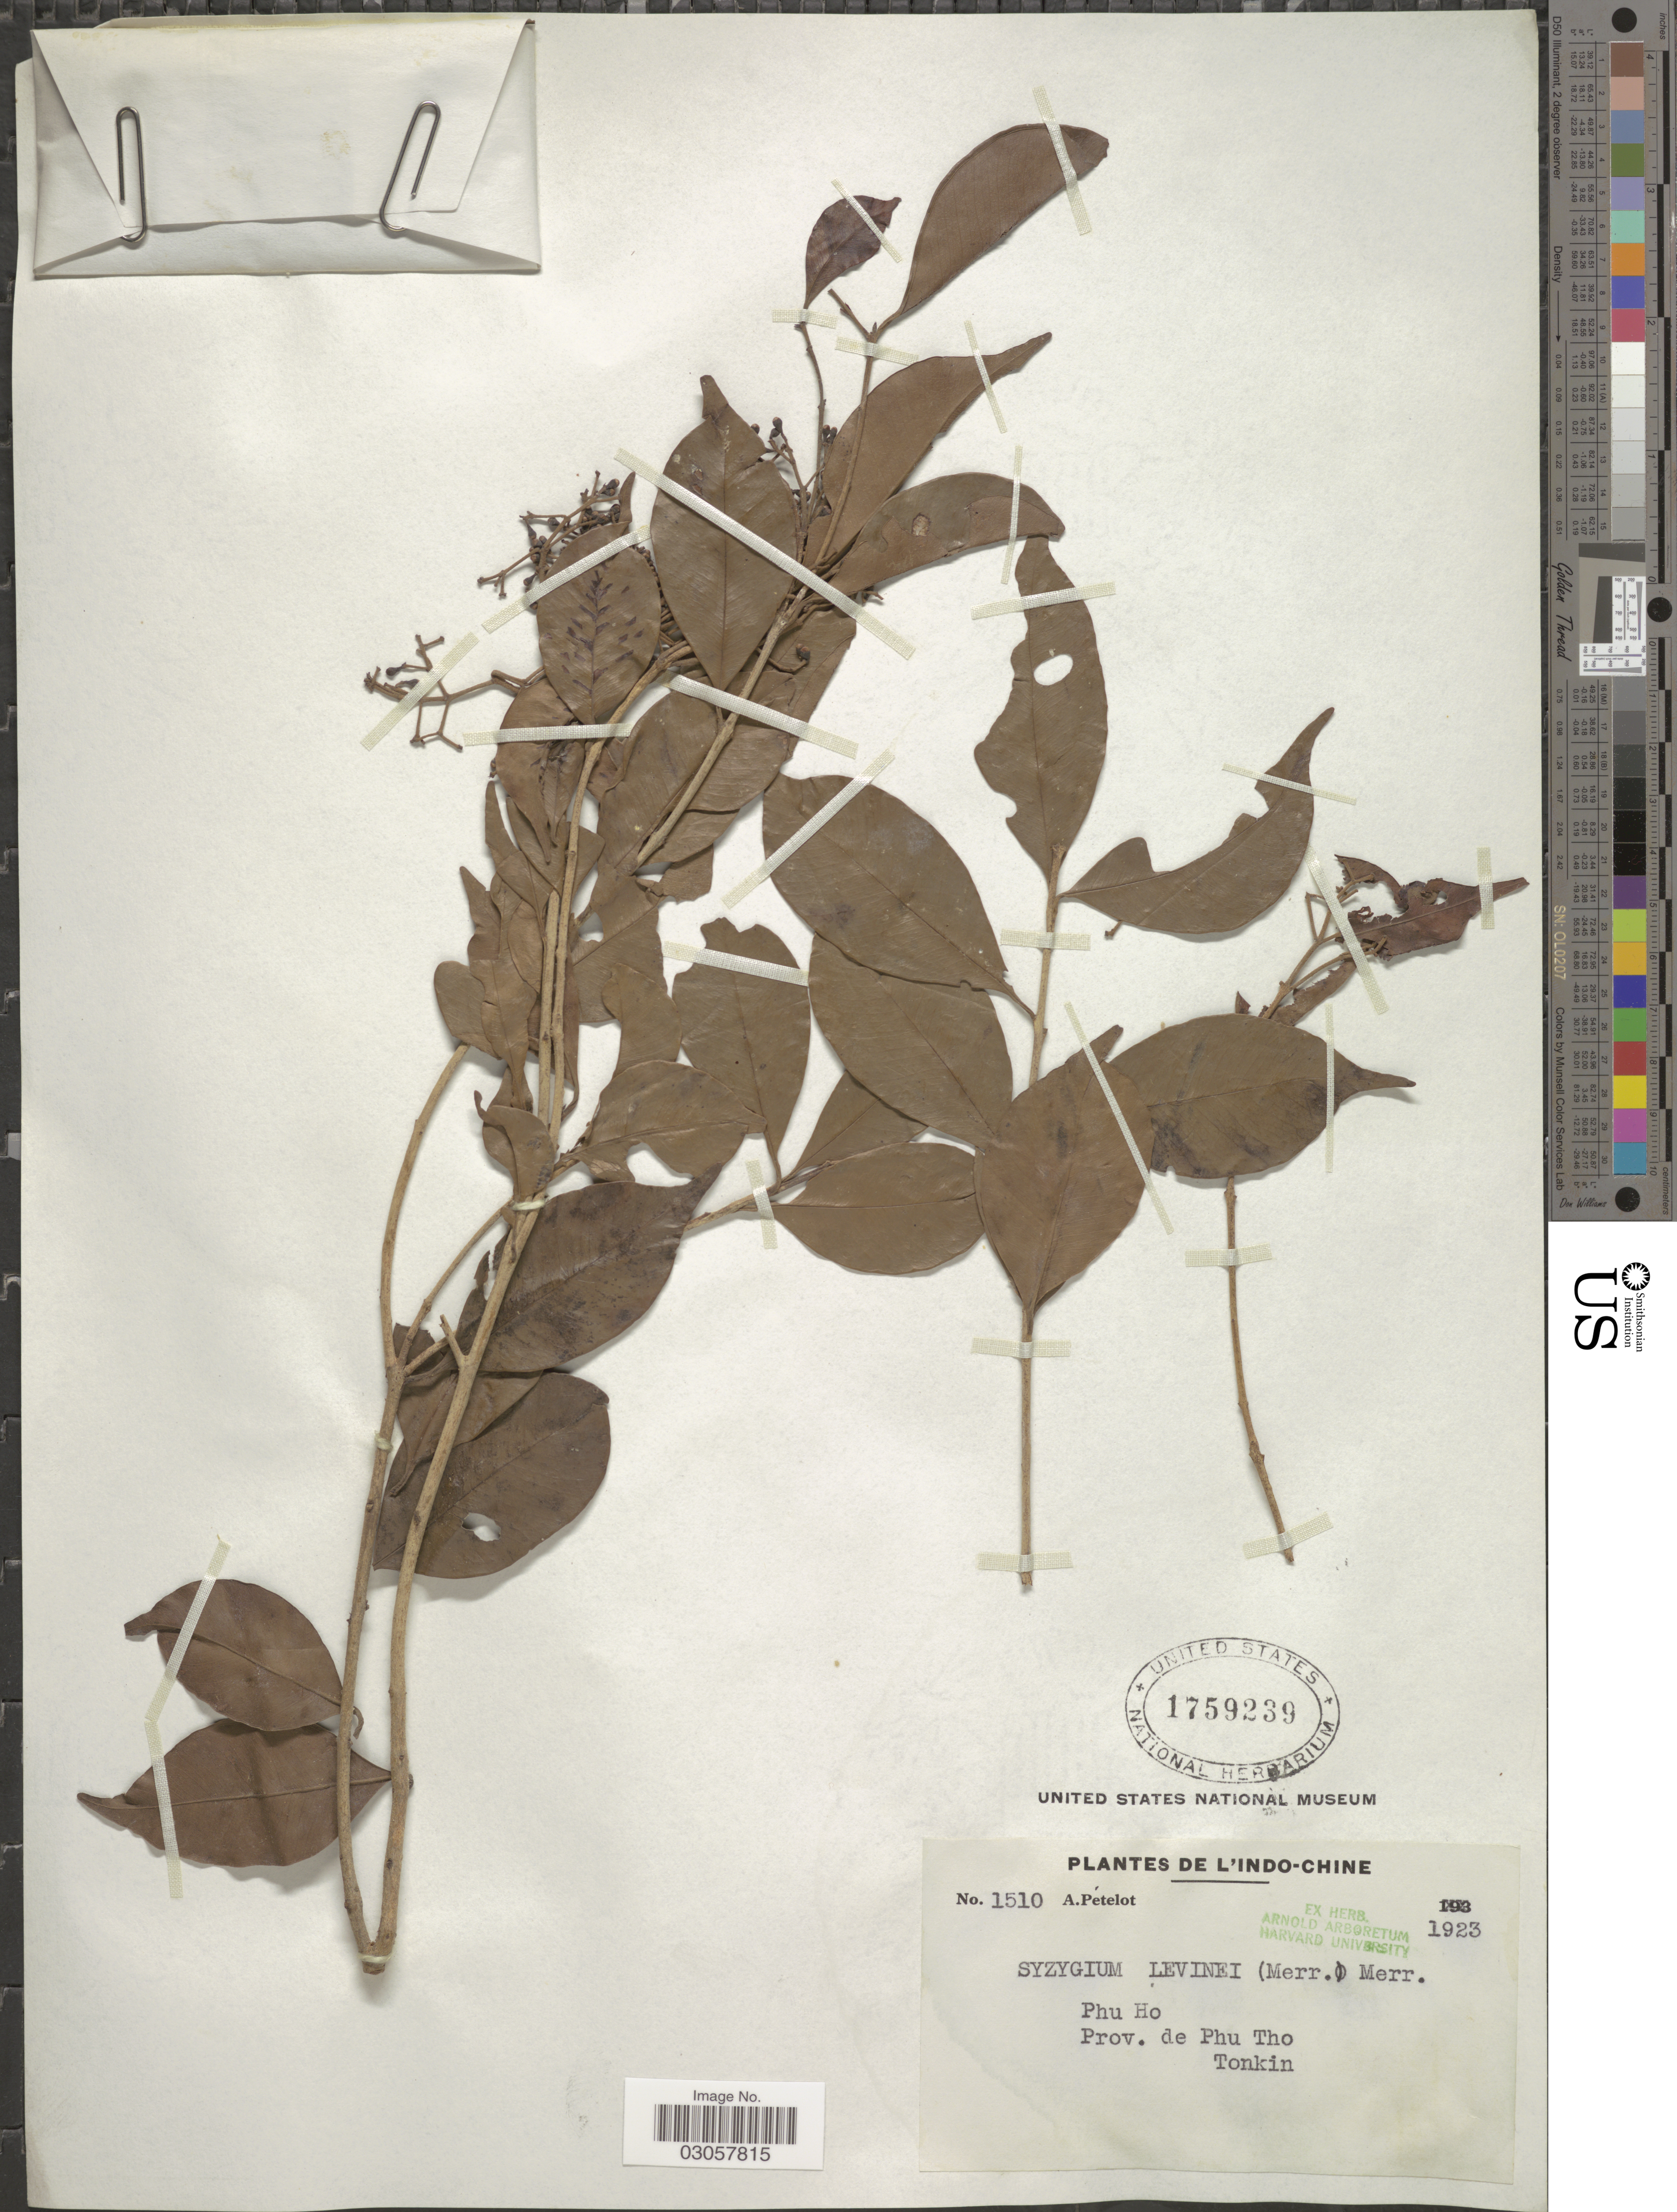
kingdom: Plantae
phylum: Tracheophyta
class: Magnoliopsida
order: Myrtales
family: Myrtaceae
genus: Syzygium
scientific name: Syzygium levinei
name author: (Merr.) Merr. & L.M. Perry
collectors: A. Petelot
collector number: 1510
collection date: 1923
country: Vietnam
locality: L'Indo-Chine. Phu Ho Prov. de Phu Tho Tonkin.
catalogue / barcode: US 1759239